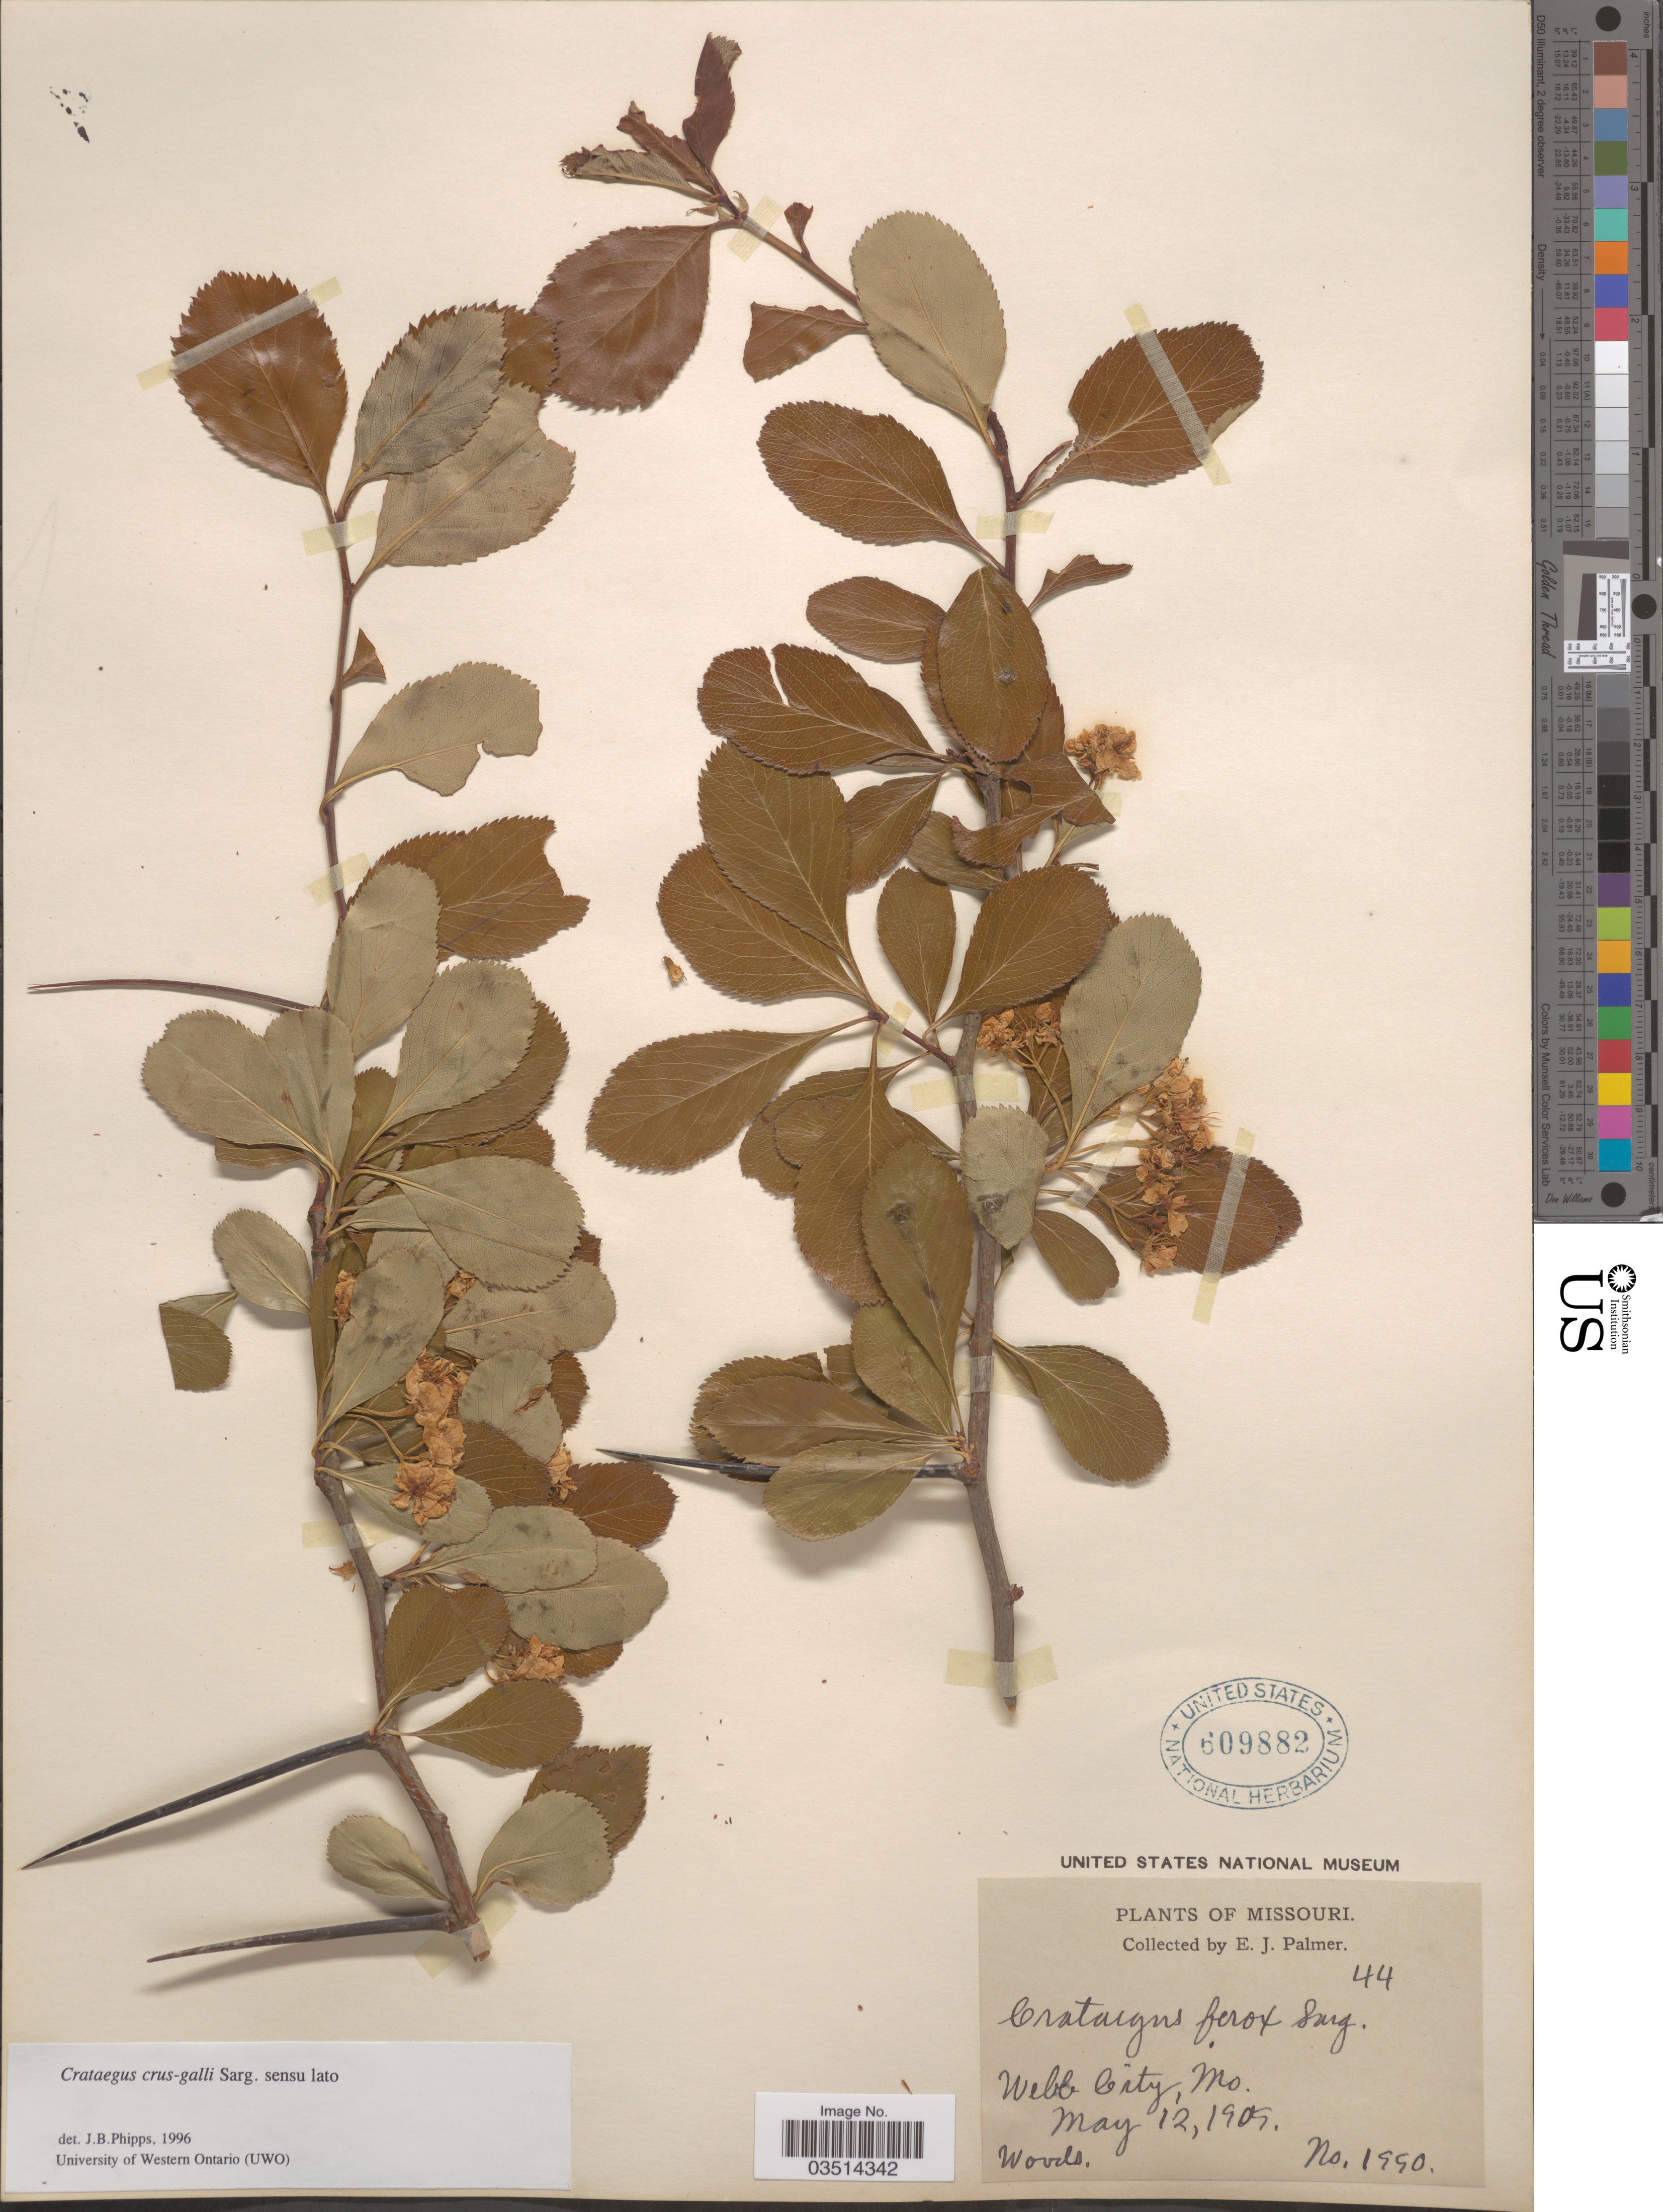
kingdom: Plantae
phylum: Tracheophyta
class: Magnoliopsida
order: Rosales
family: Rosaceae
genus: Crataegus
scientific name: Crataegus crus-galli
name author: L.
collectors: E. J. Palmer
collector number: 1990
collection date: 1909-05-12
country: United States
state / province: Missouri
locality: Webb City.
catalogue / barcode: US 609882